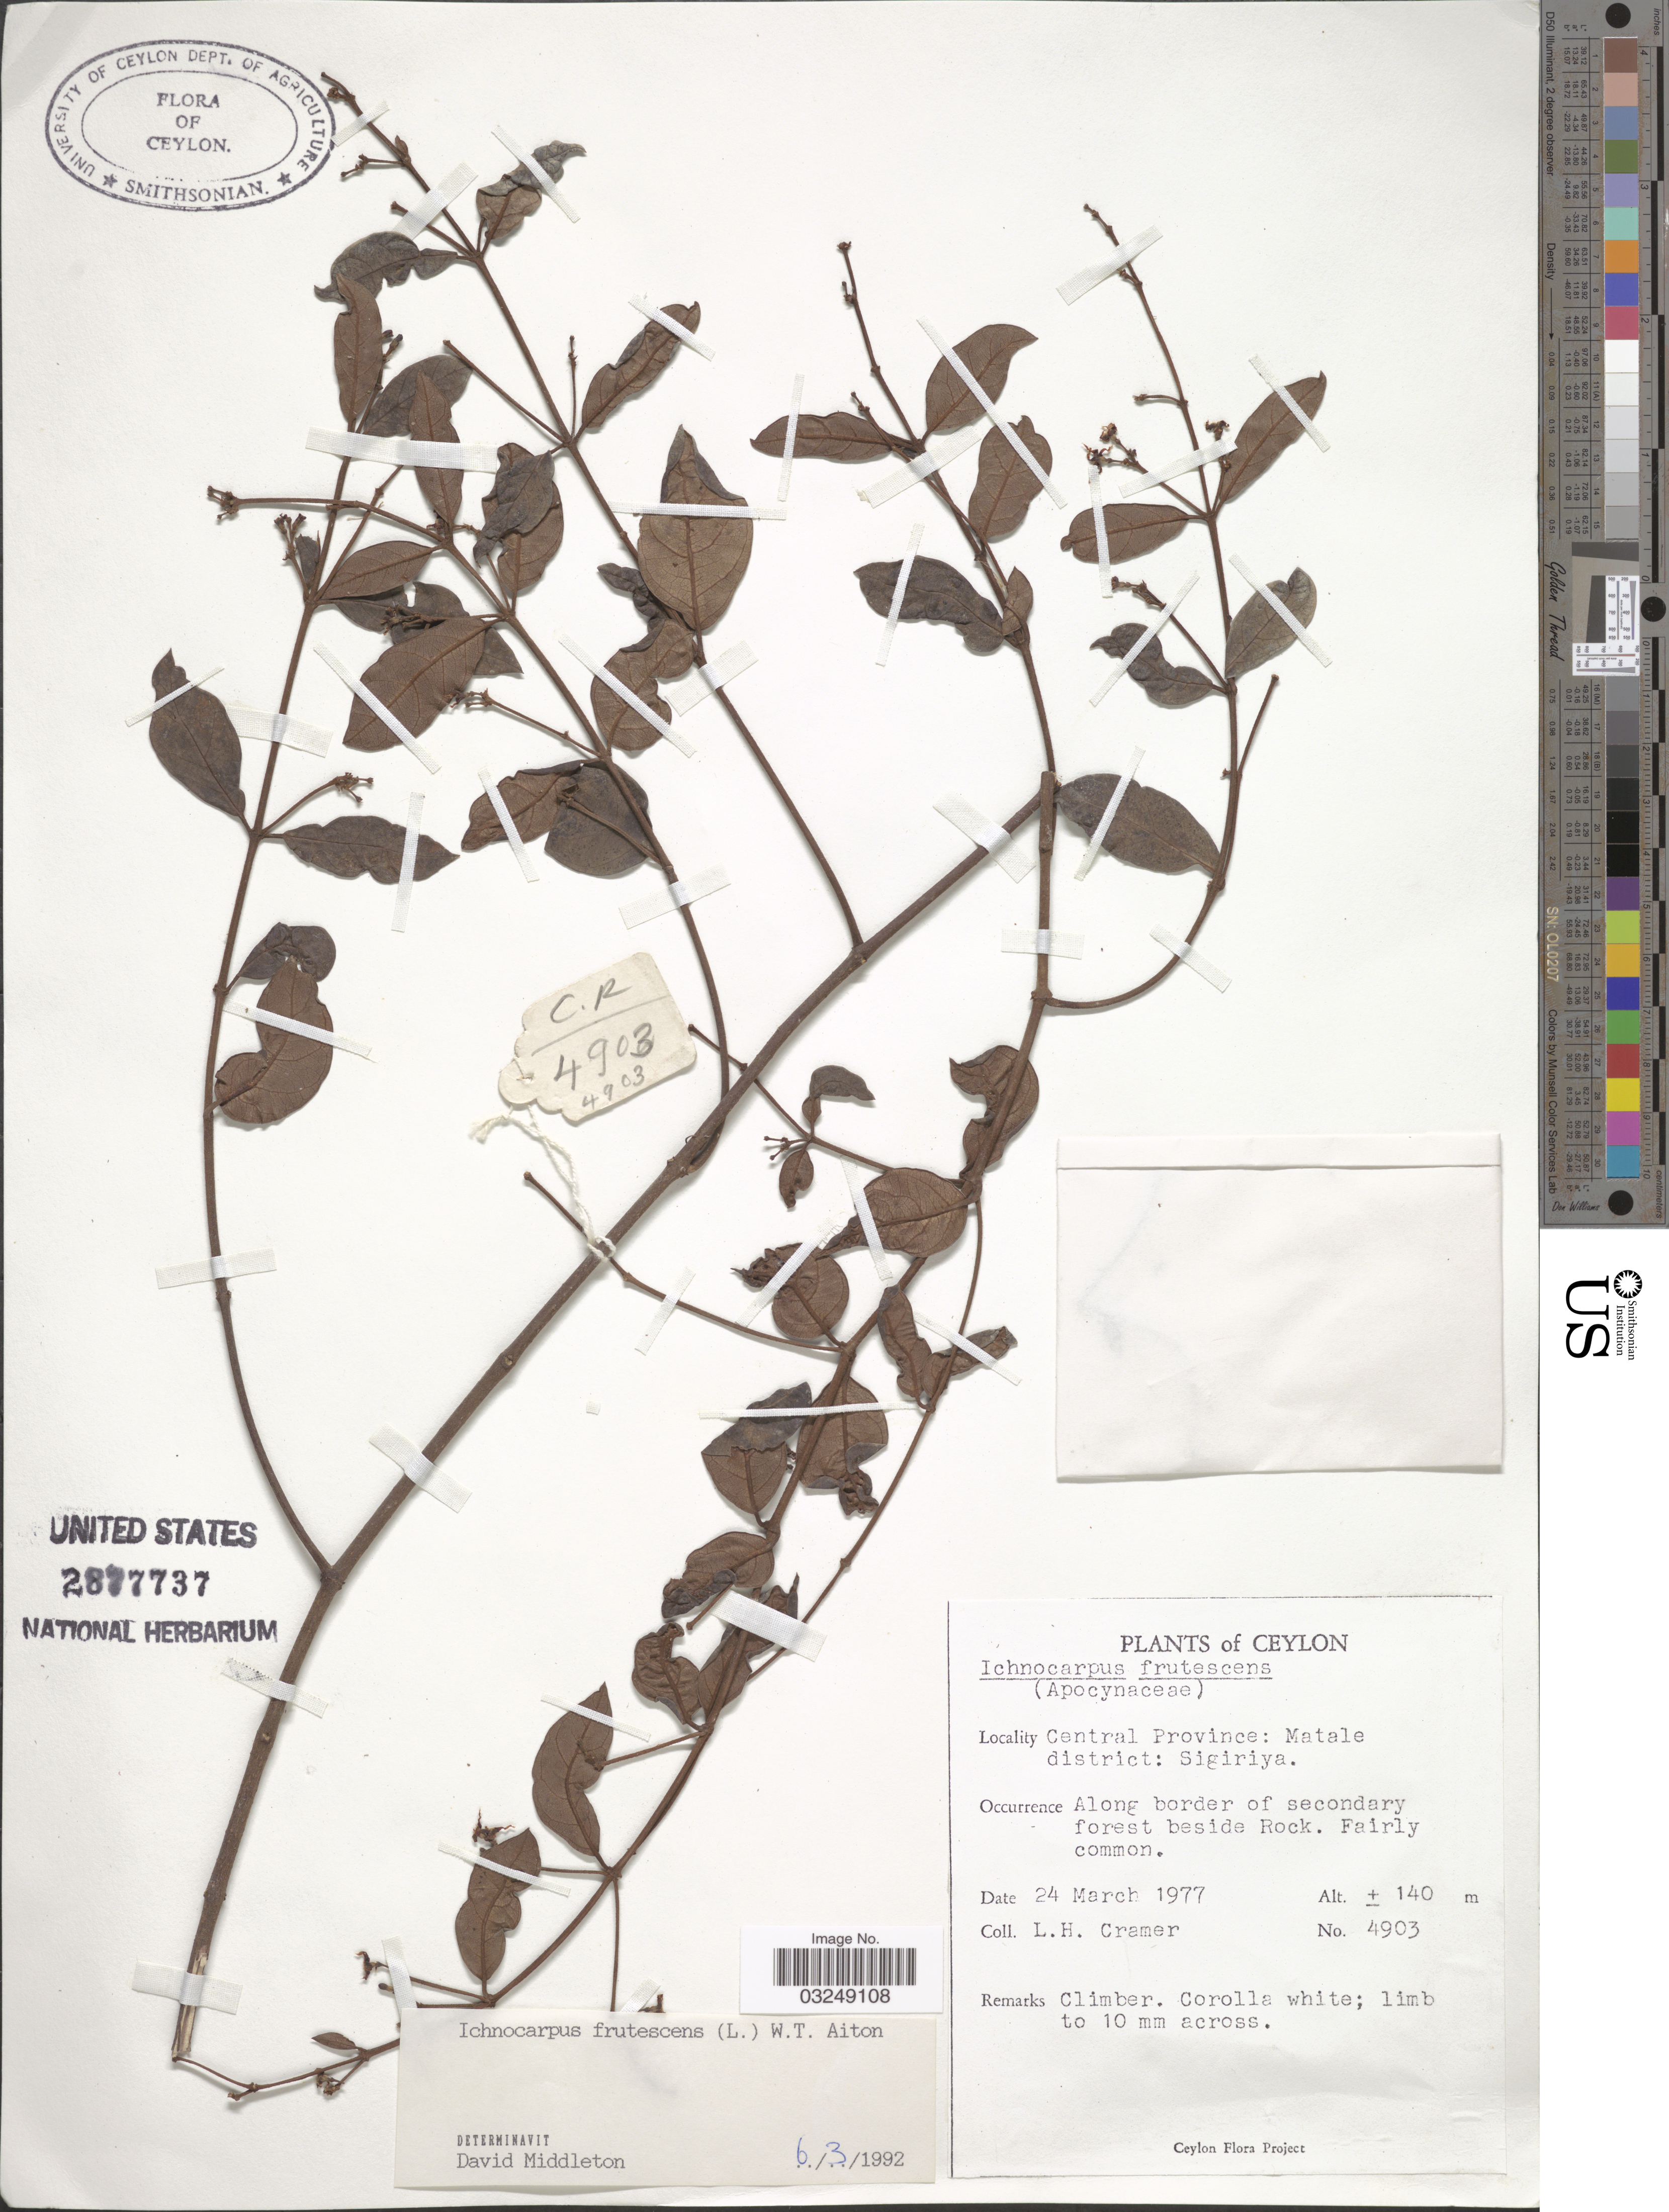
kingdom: Plantae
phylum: Tracheophyta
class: Magnoliopsida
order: Gentianales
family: Apocynaceae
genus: Ichnocarpus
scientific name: Ichnocarpus frutescens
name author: (L.) W.T. Aiton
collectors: L. H. Cramer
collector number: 4903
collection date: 1977-03-24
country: Sri Lanka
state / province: Central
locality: Ceylon. Matale district: Sigiriya. Along border of secondary forest beside Rock.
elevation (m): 140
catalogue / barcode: US 2877737